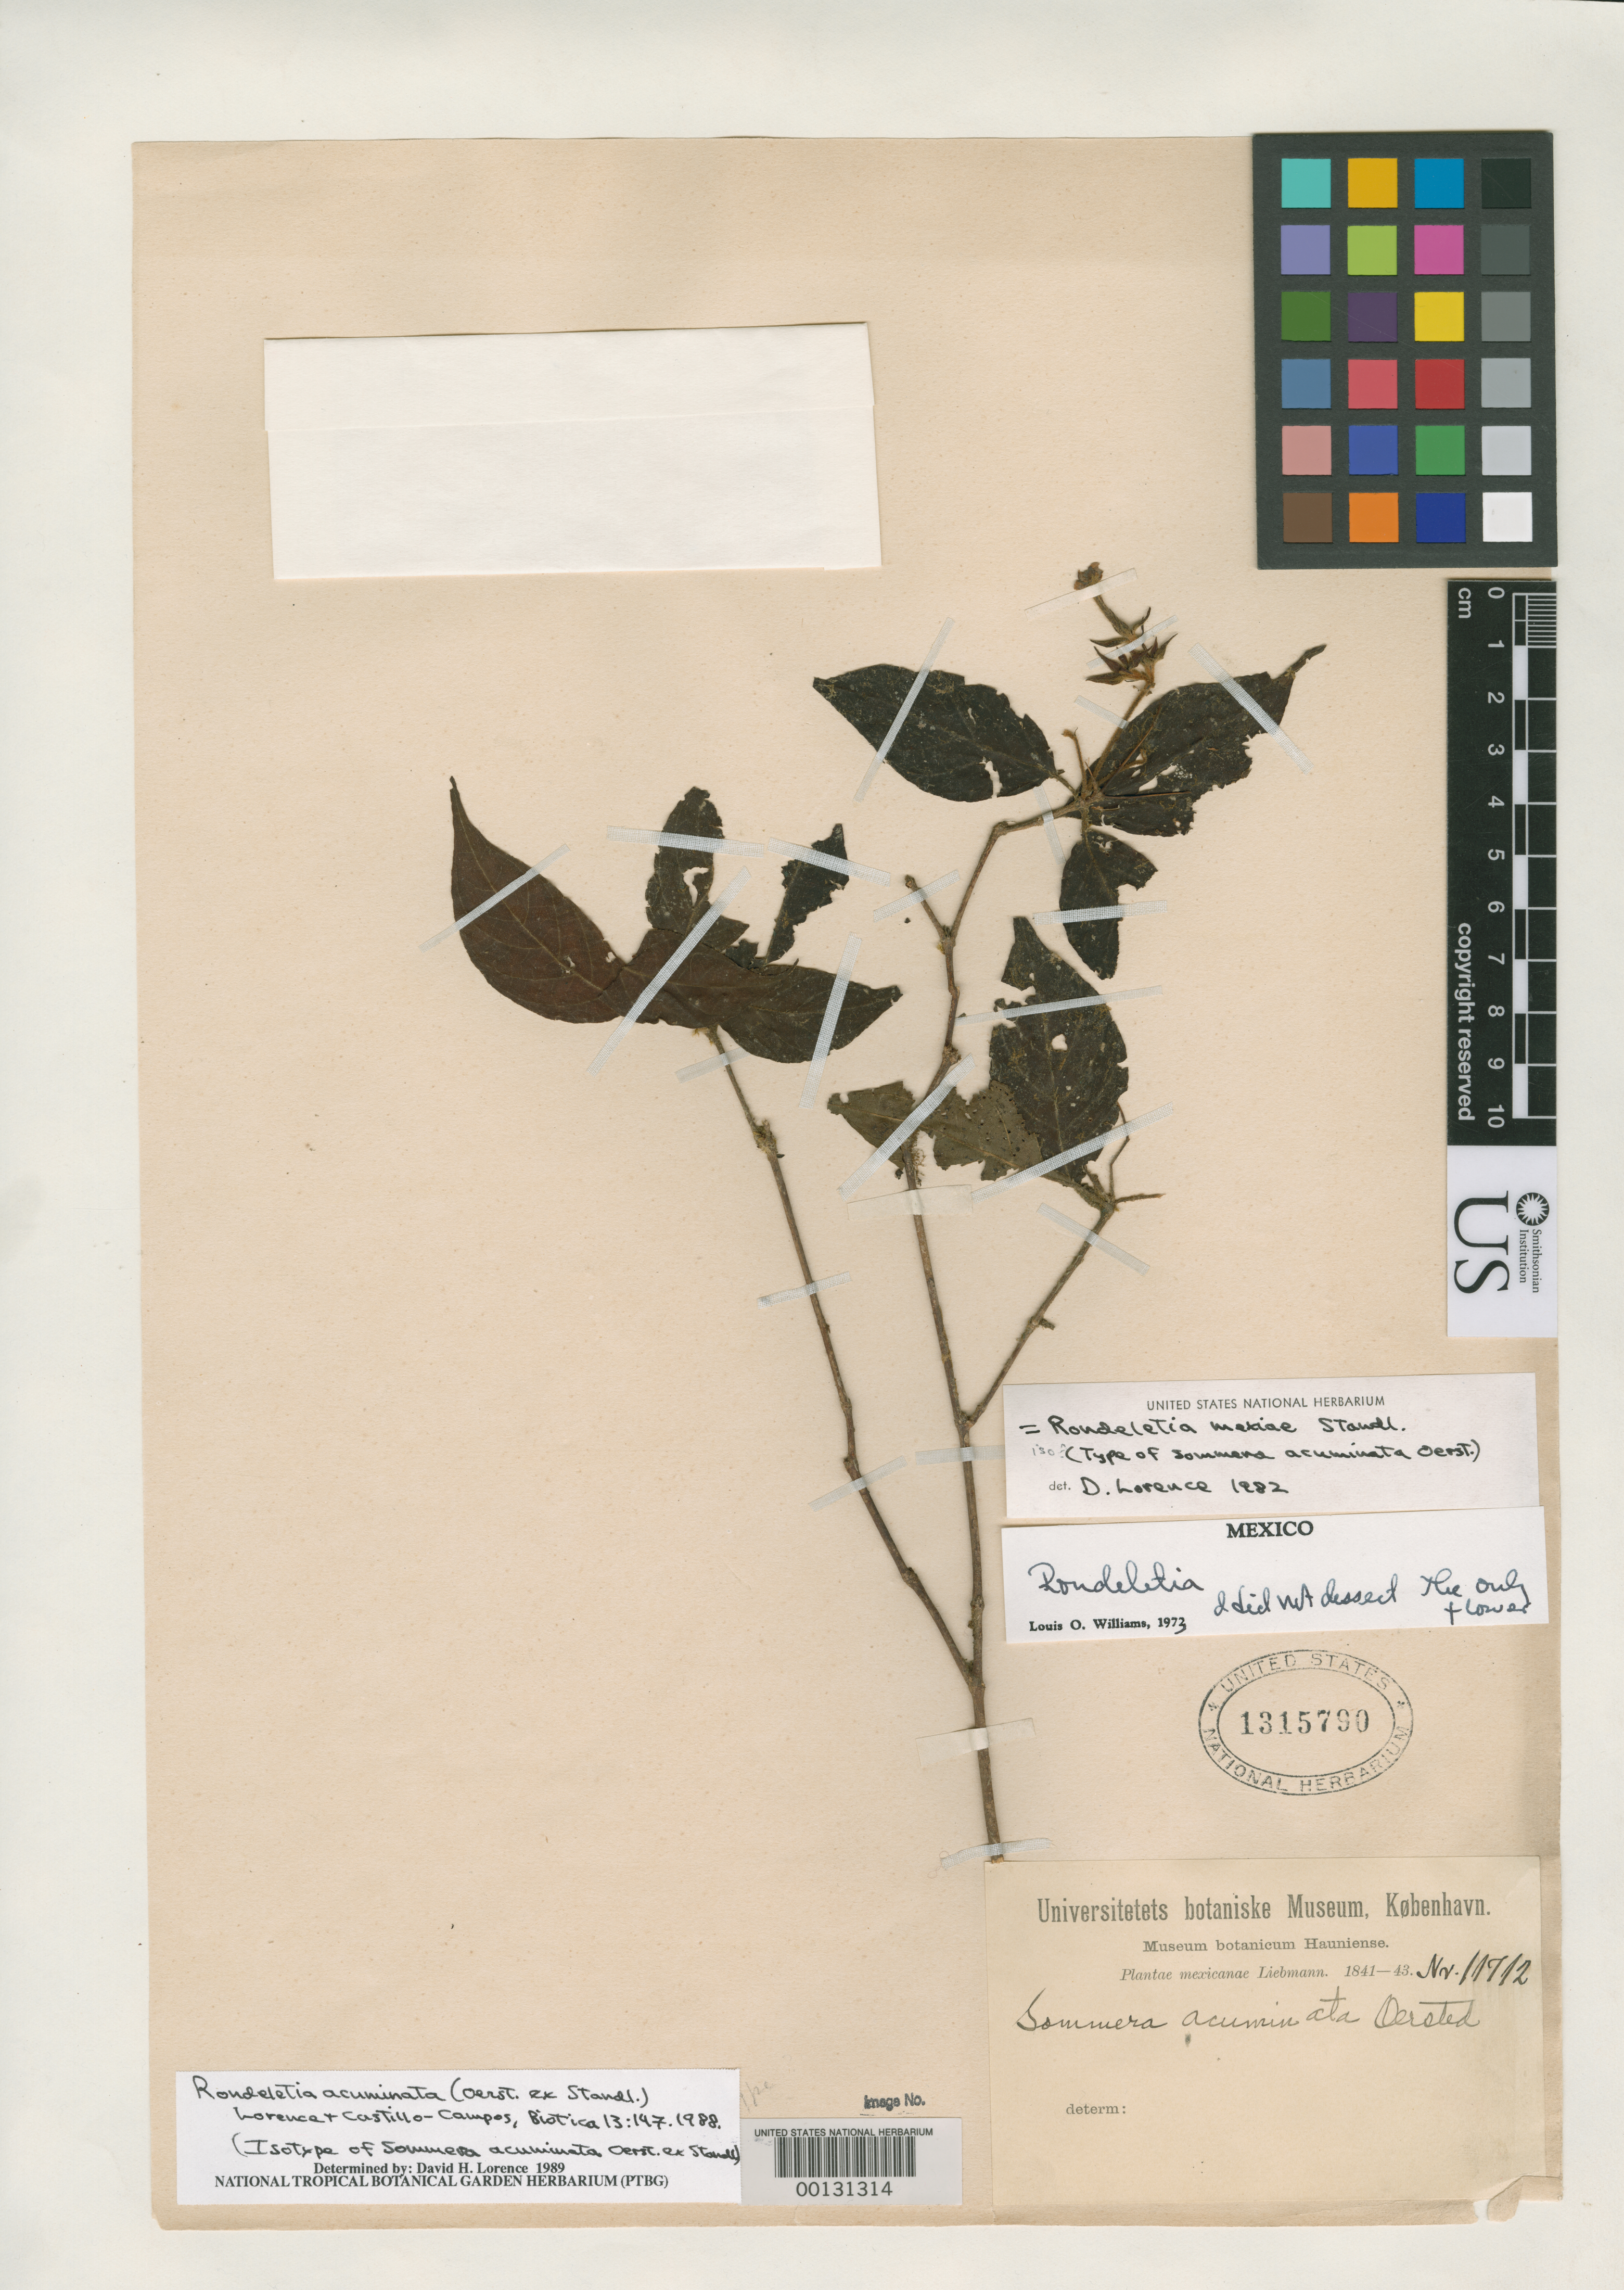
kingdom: Plantae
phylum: Tracheophyta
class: Magnoliopsida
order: Gentianales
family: Rubiaceae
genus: Sommera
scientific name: Sommera acuminata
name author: Oerst.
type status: Isotype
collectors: F. M. Liebmann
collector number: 11712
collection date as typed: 1841 to -- --- 1843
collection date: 1841/1843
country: Mexico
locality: E of Monserrat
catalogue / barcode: US 1315790